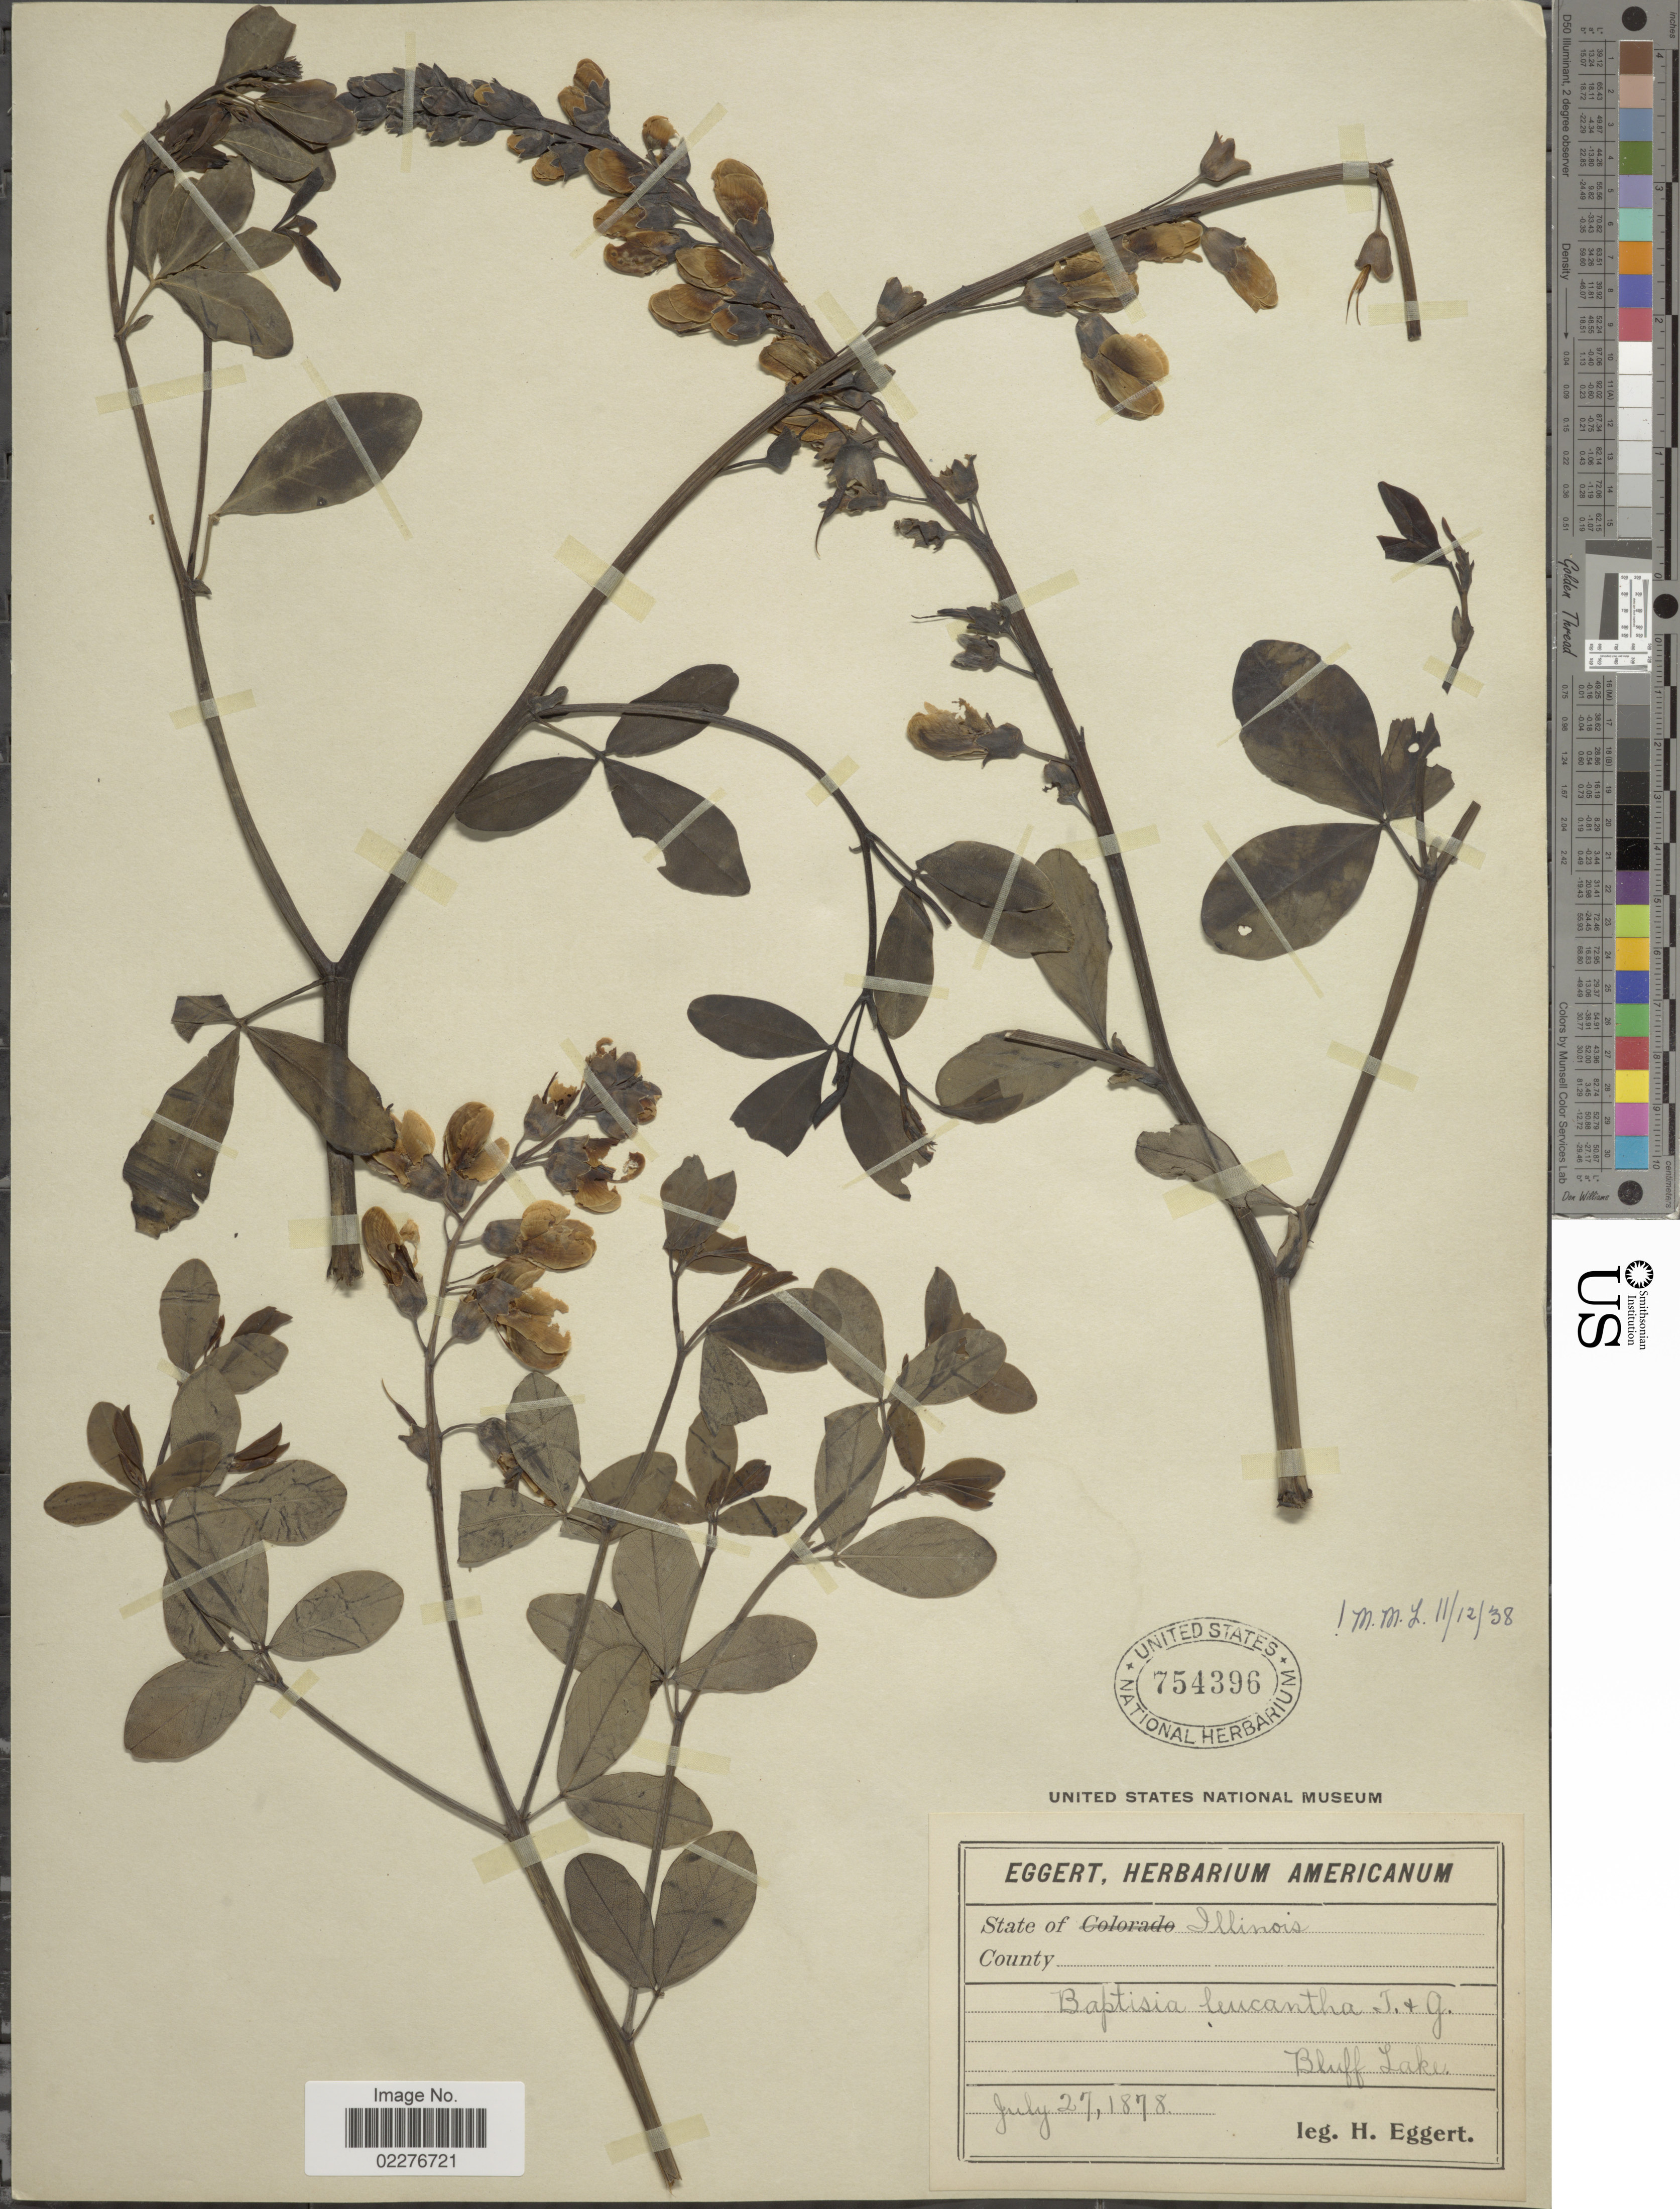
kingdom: Plantae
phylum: Tracheophyta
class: Magnoliopsida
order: Fabales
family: Fabaceae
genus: Baptisia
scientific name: Baptisia leucantha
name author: Torr. & A. Gray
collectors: H. Eggert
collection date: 1878-07-27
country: United States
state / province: Illinois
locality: Bluff Lake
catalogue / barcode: US 754396